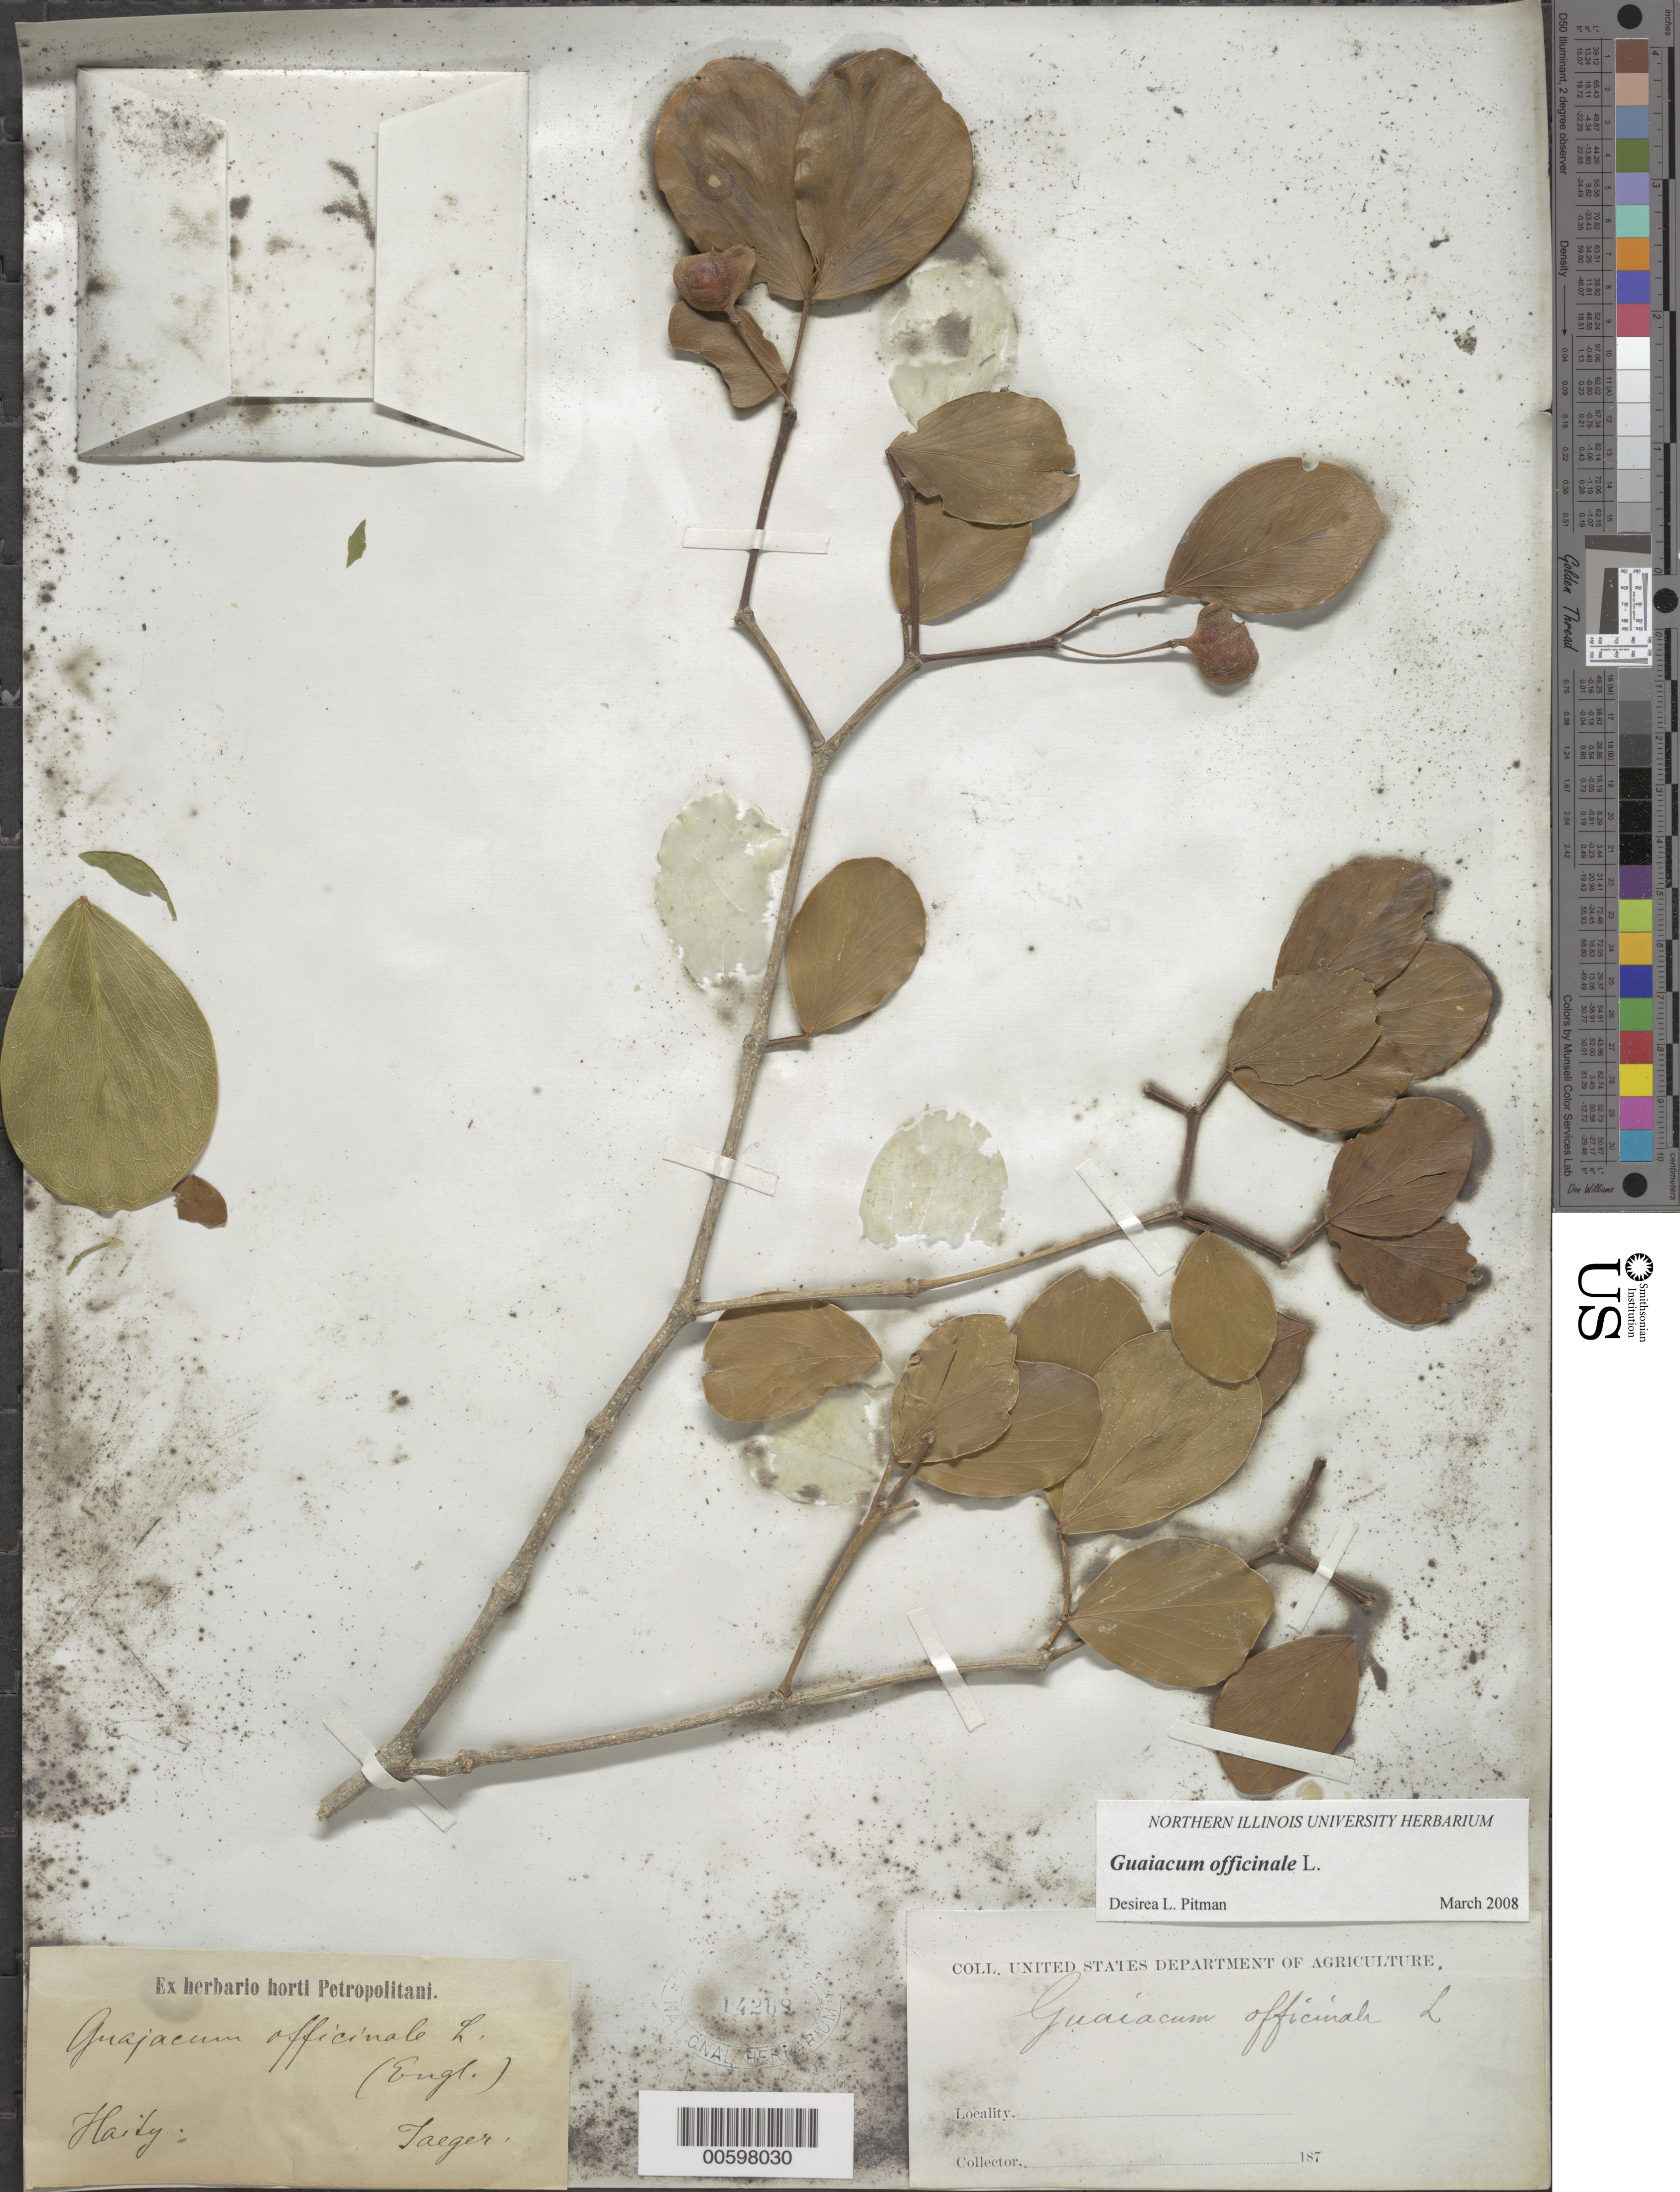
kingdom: Plantae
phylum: Tracheophyta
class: Magnoliopsida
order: Zygophyllales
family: Zygophyllaceae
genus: Guaiacum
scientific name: Guaiacum officinale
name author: L.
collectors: -. Jaeger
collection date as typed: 187-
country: Haiti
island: Hispaniola Island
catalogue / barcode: US 14268